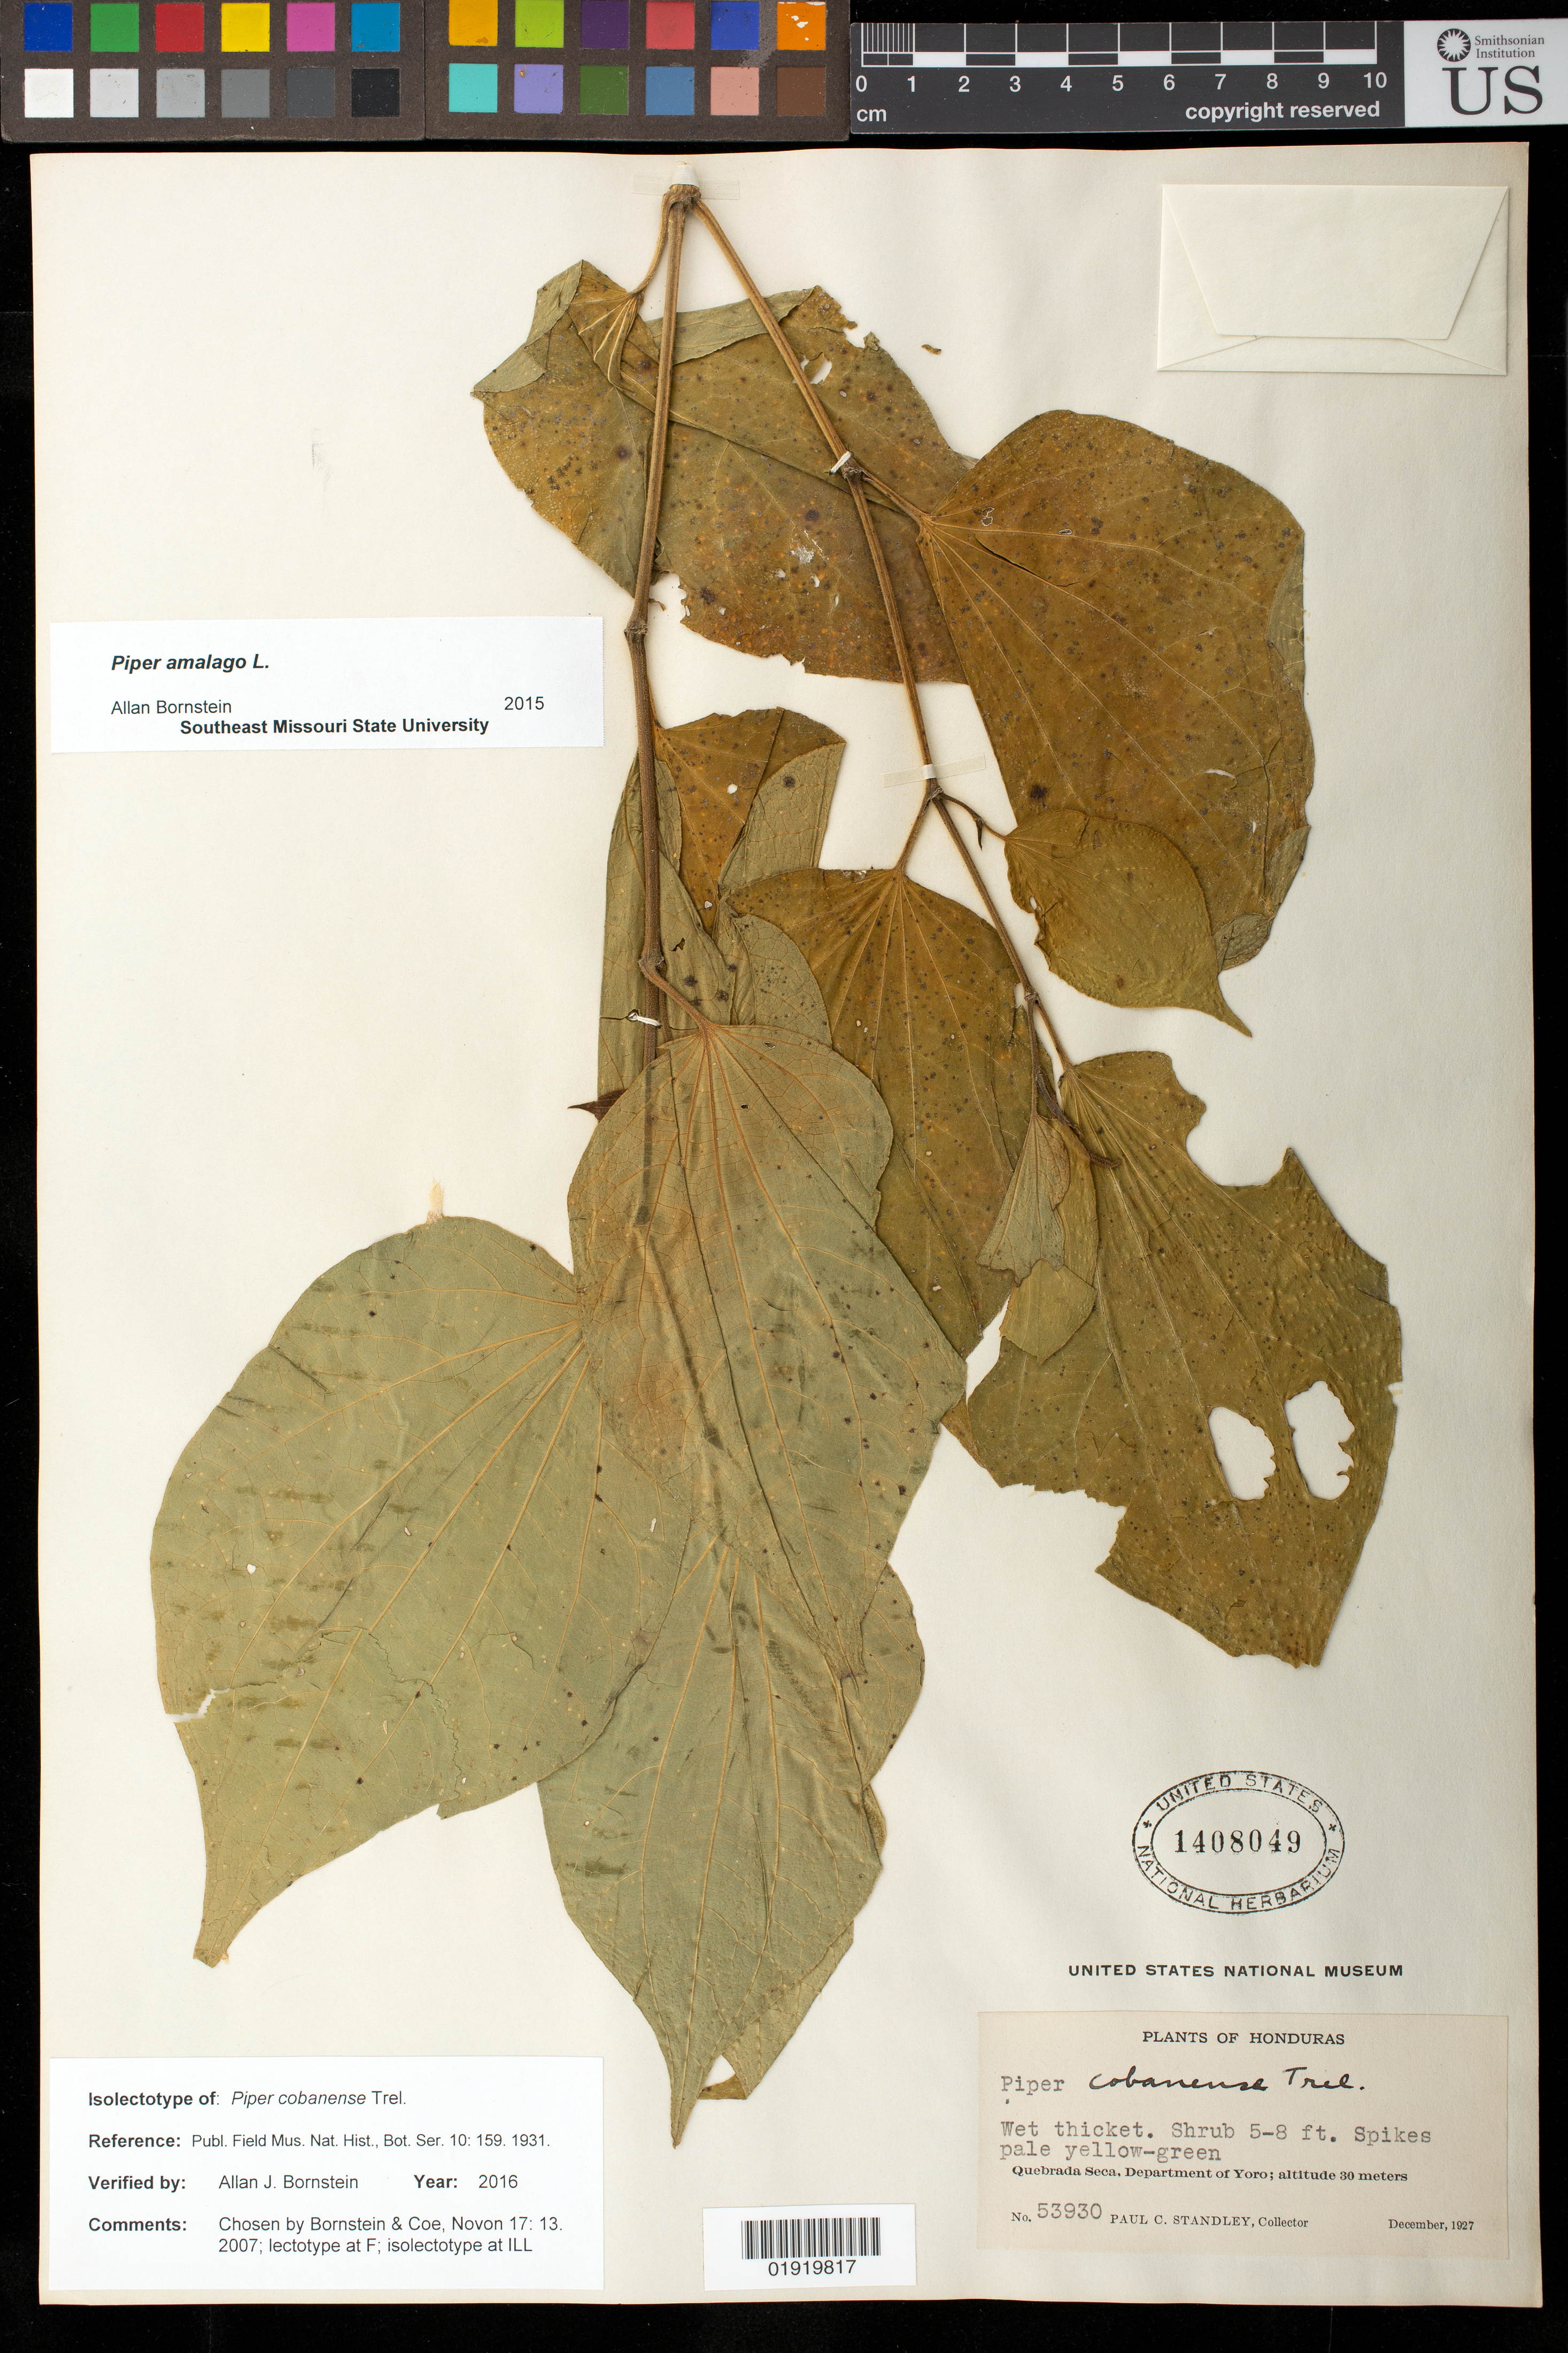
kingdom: Plantae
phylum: Tracheophyta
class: Magnoliopsida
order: Piperales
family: Piperaceae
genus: Piper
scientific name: Piper cobanense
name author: Trel.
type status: Isolectotype; Isosyntype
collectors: P. C. Standley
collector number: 53930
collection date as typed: Dec 1927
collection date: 1927-12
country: Honduras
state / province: Yoro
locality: Quebrada Seca.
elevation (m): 30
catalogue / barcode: US 1408049